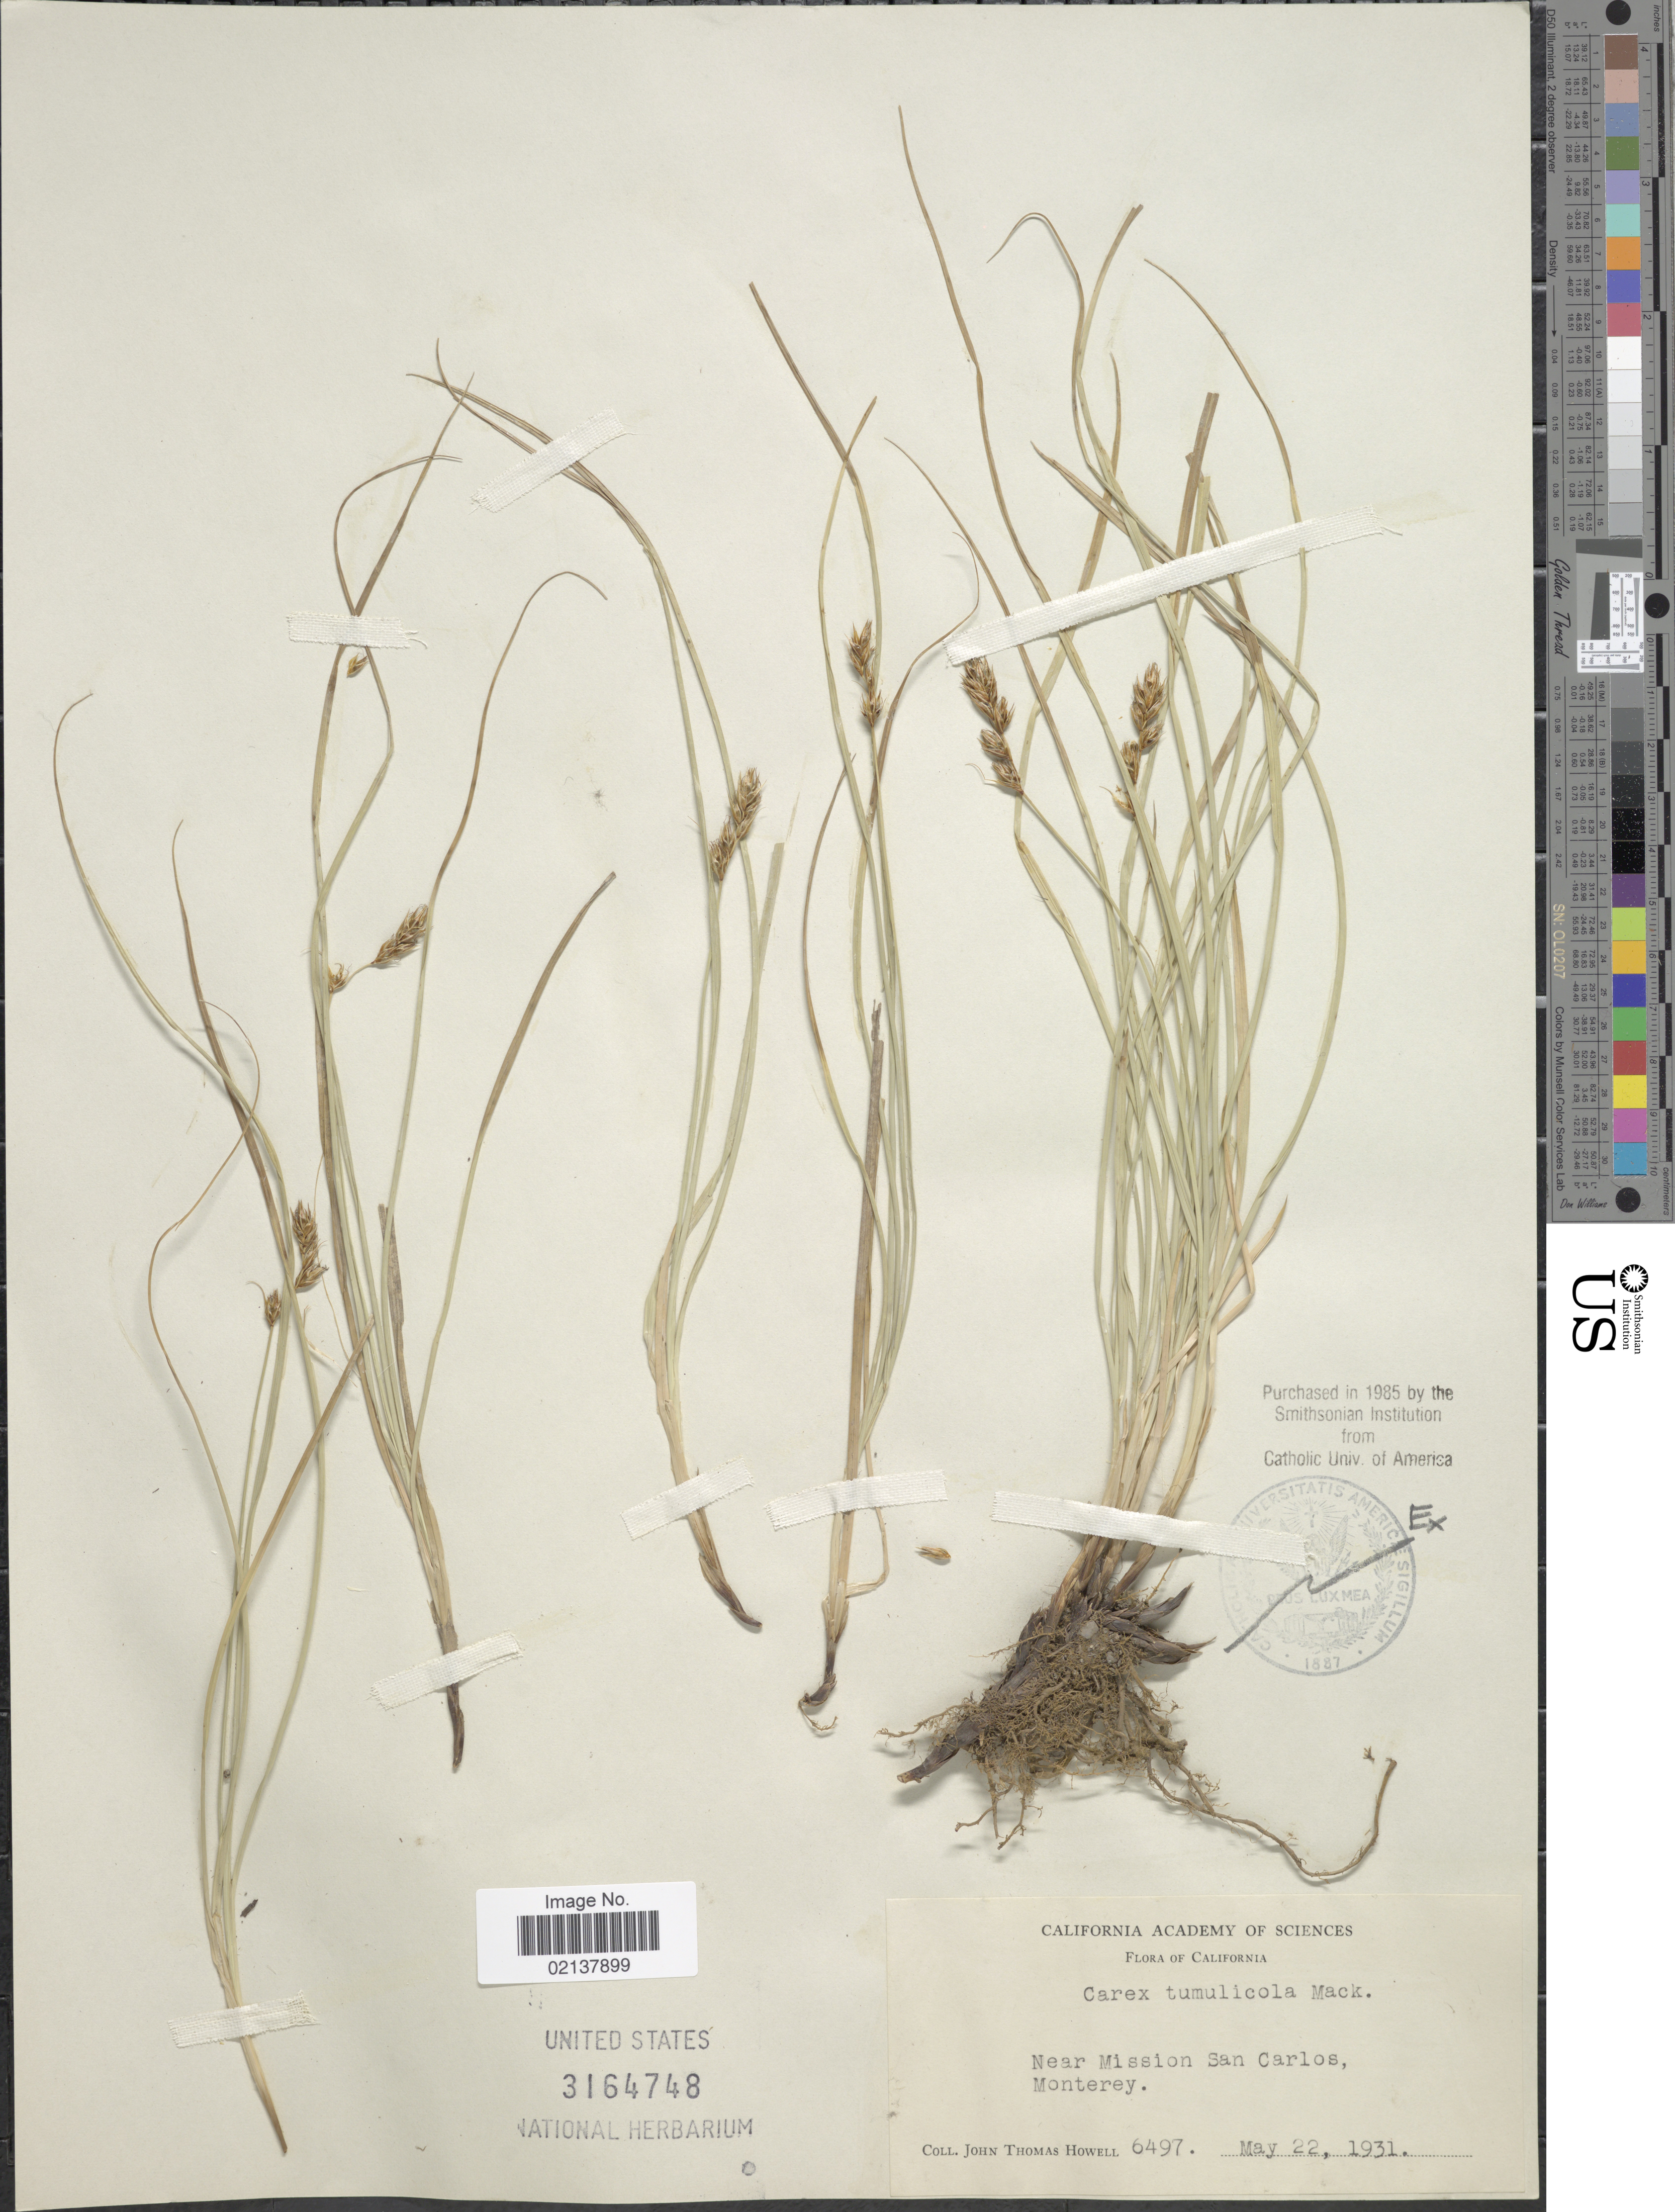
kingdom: Plantae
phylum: Tracheophyta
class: Liliopsida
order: Poales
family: Cyperaceae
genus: Carex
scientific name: Carex tumulicola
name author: Mack.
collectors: J. T. Howell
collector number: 6497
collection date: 1931-05-22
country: United States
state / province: California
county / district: Monterey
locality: Near Mission San Carlos, Monterey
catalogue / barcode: US 3164748